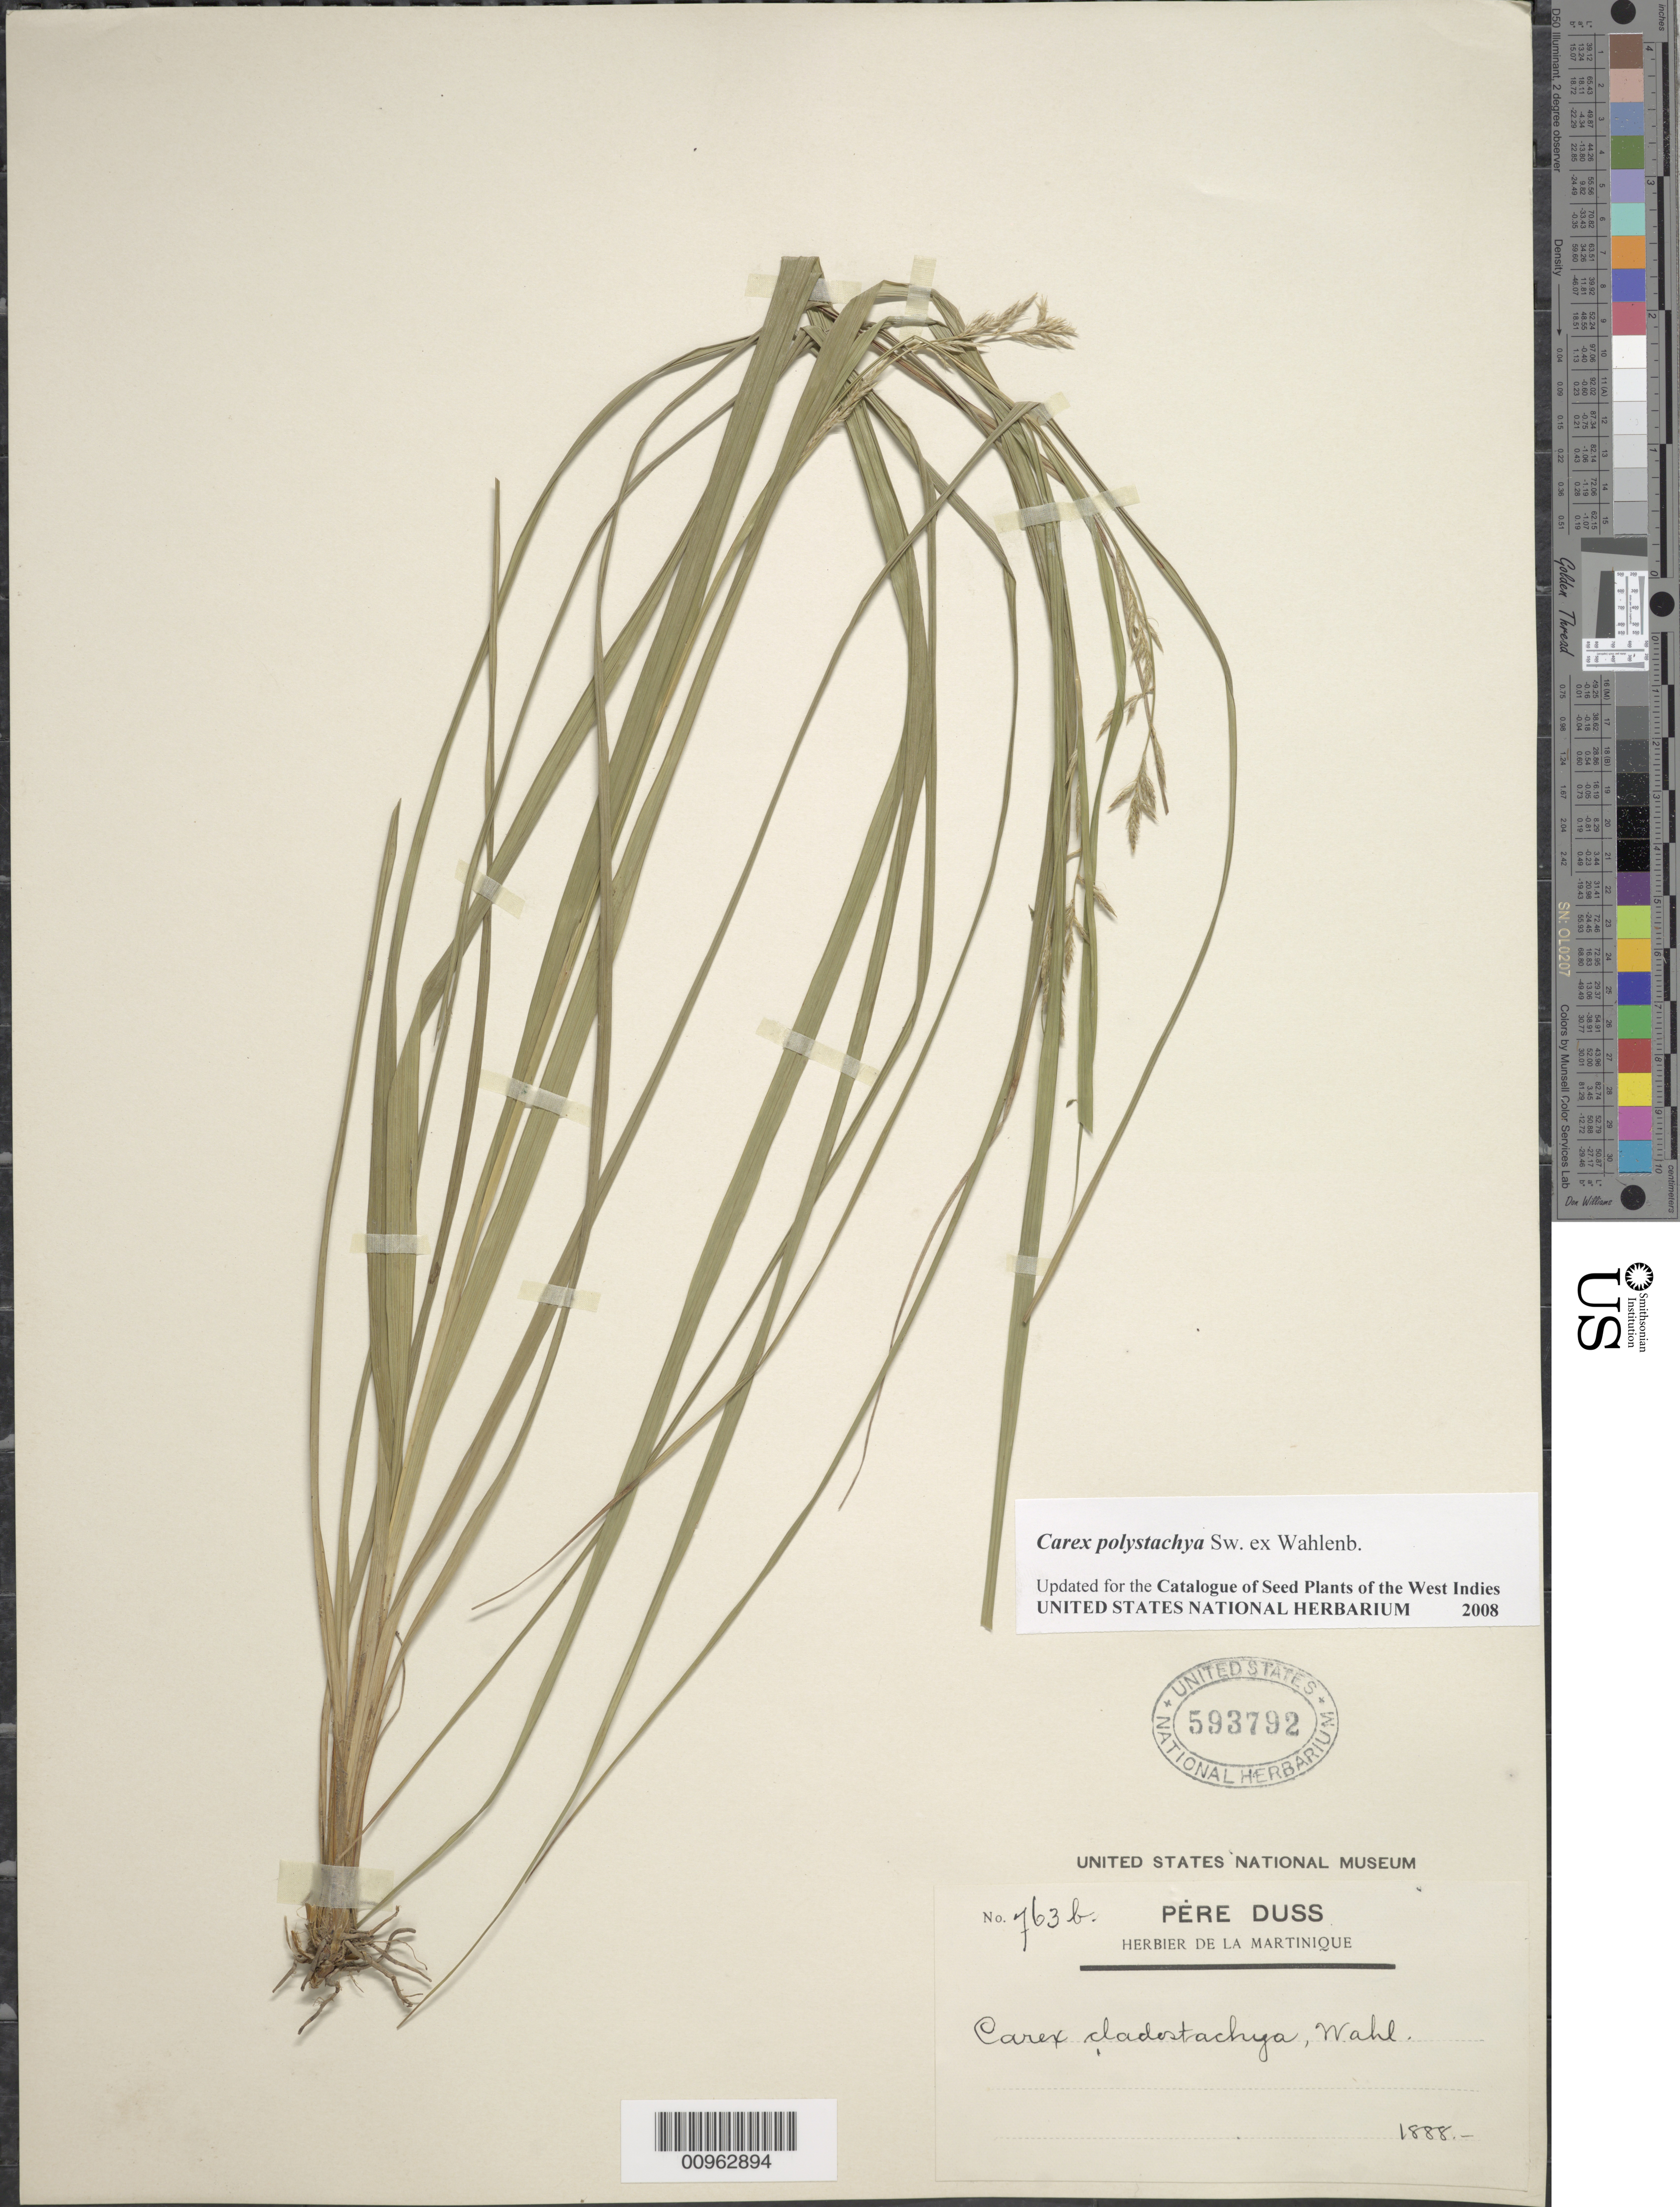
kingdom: Plantae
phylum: Tracheophyta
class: Liliopsida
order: Poales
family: Cyperaceae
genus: Carex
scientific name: Carex polystachya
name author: Sw. ex Wahlenb.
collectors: Père Duss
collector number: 763B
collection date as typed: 1888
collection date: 1888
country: Martinique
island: Martinique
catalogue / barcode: US 593792